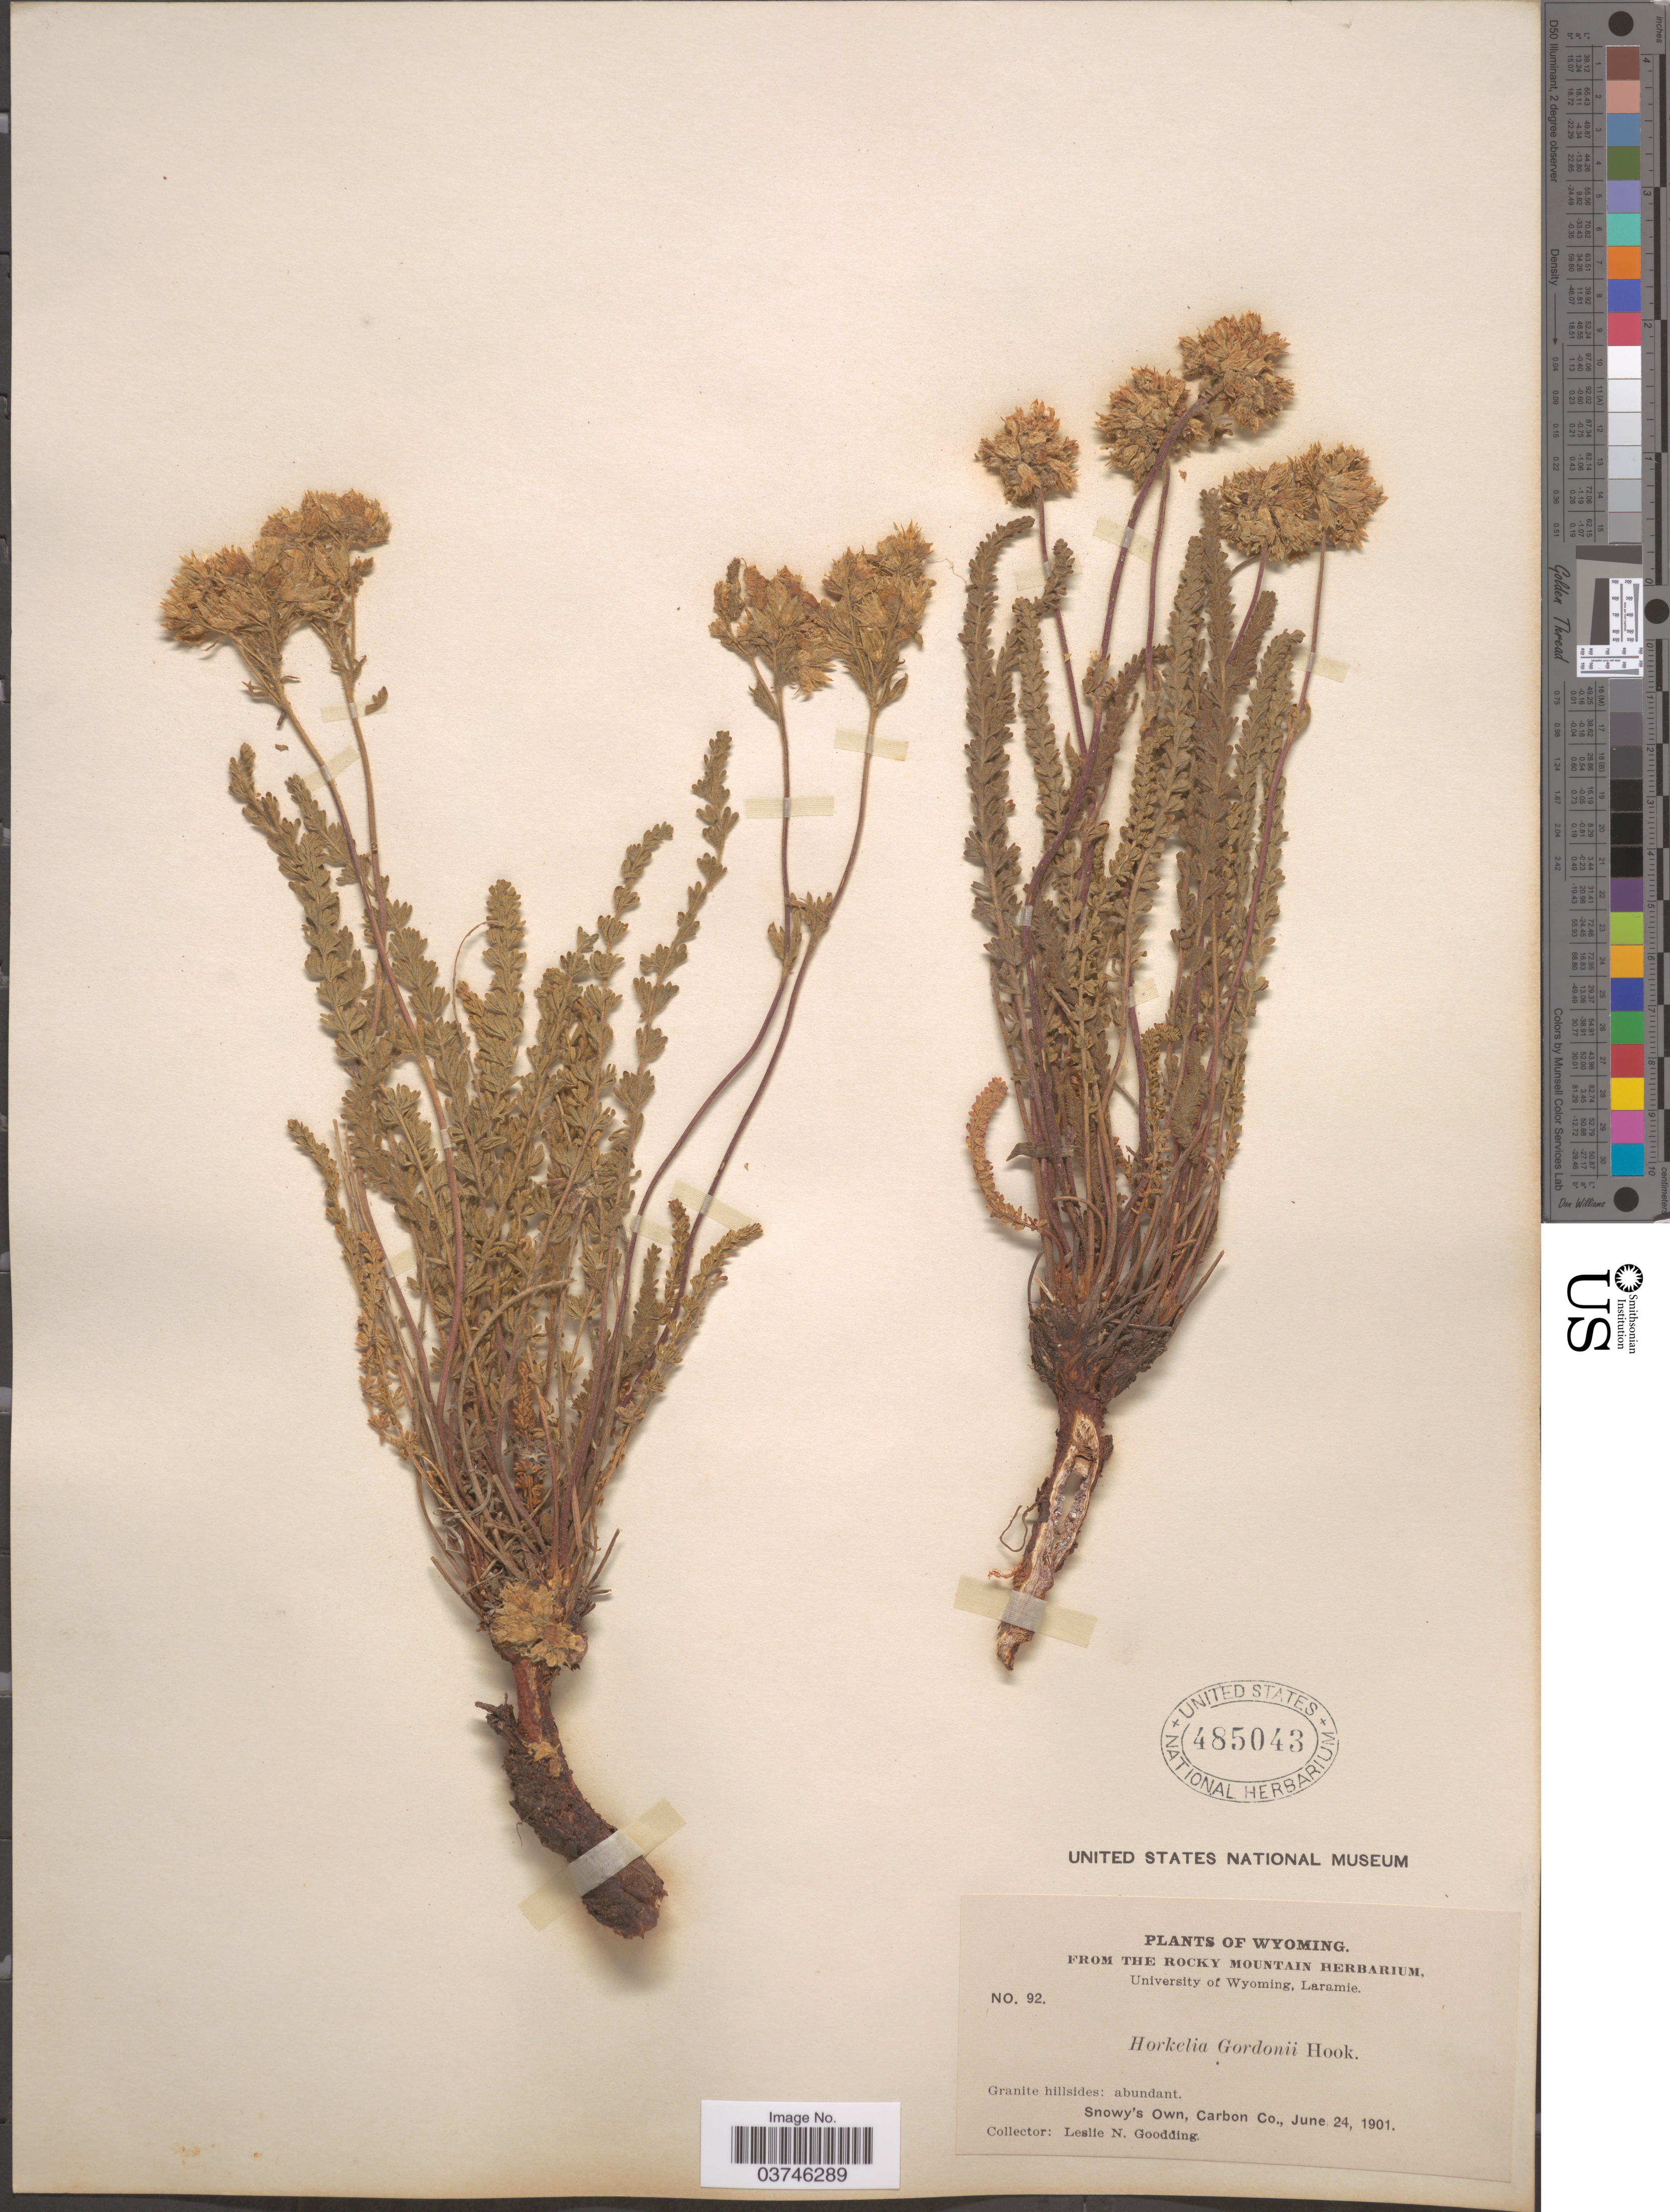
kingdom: Plantae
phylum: Tracheophyta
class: Magnoliopsida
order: Rosales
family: Rosaceae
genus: Potentilla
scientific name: Potentilla gordonii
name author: (Hook.) Greene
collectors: L. N. Goodding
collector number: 92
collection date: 1901-06-24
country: United States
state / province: Wyoming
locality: Snowy's Own, Carbon Co.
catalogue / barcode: US 485043